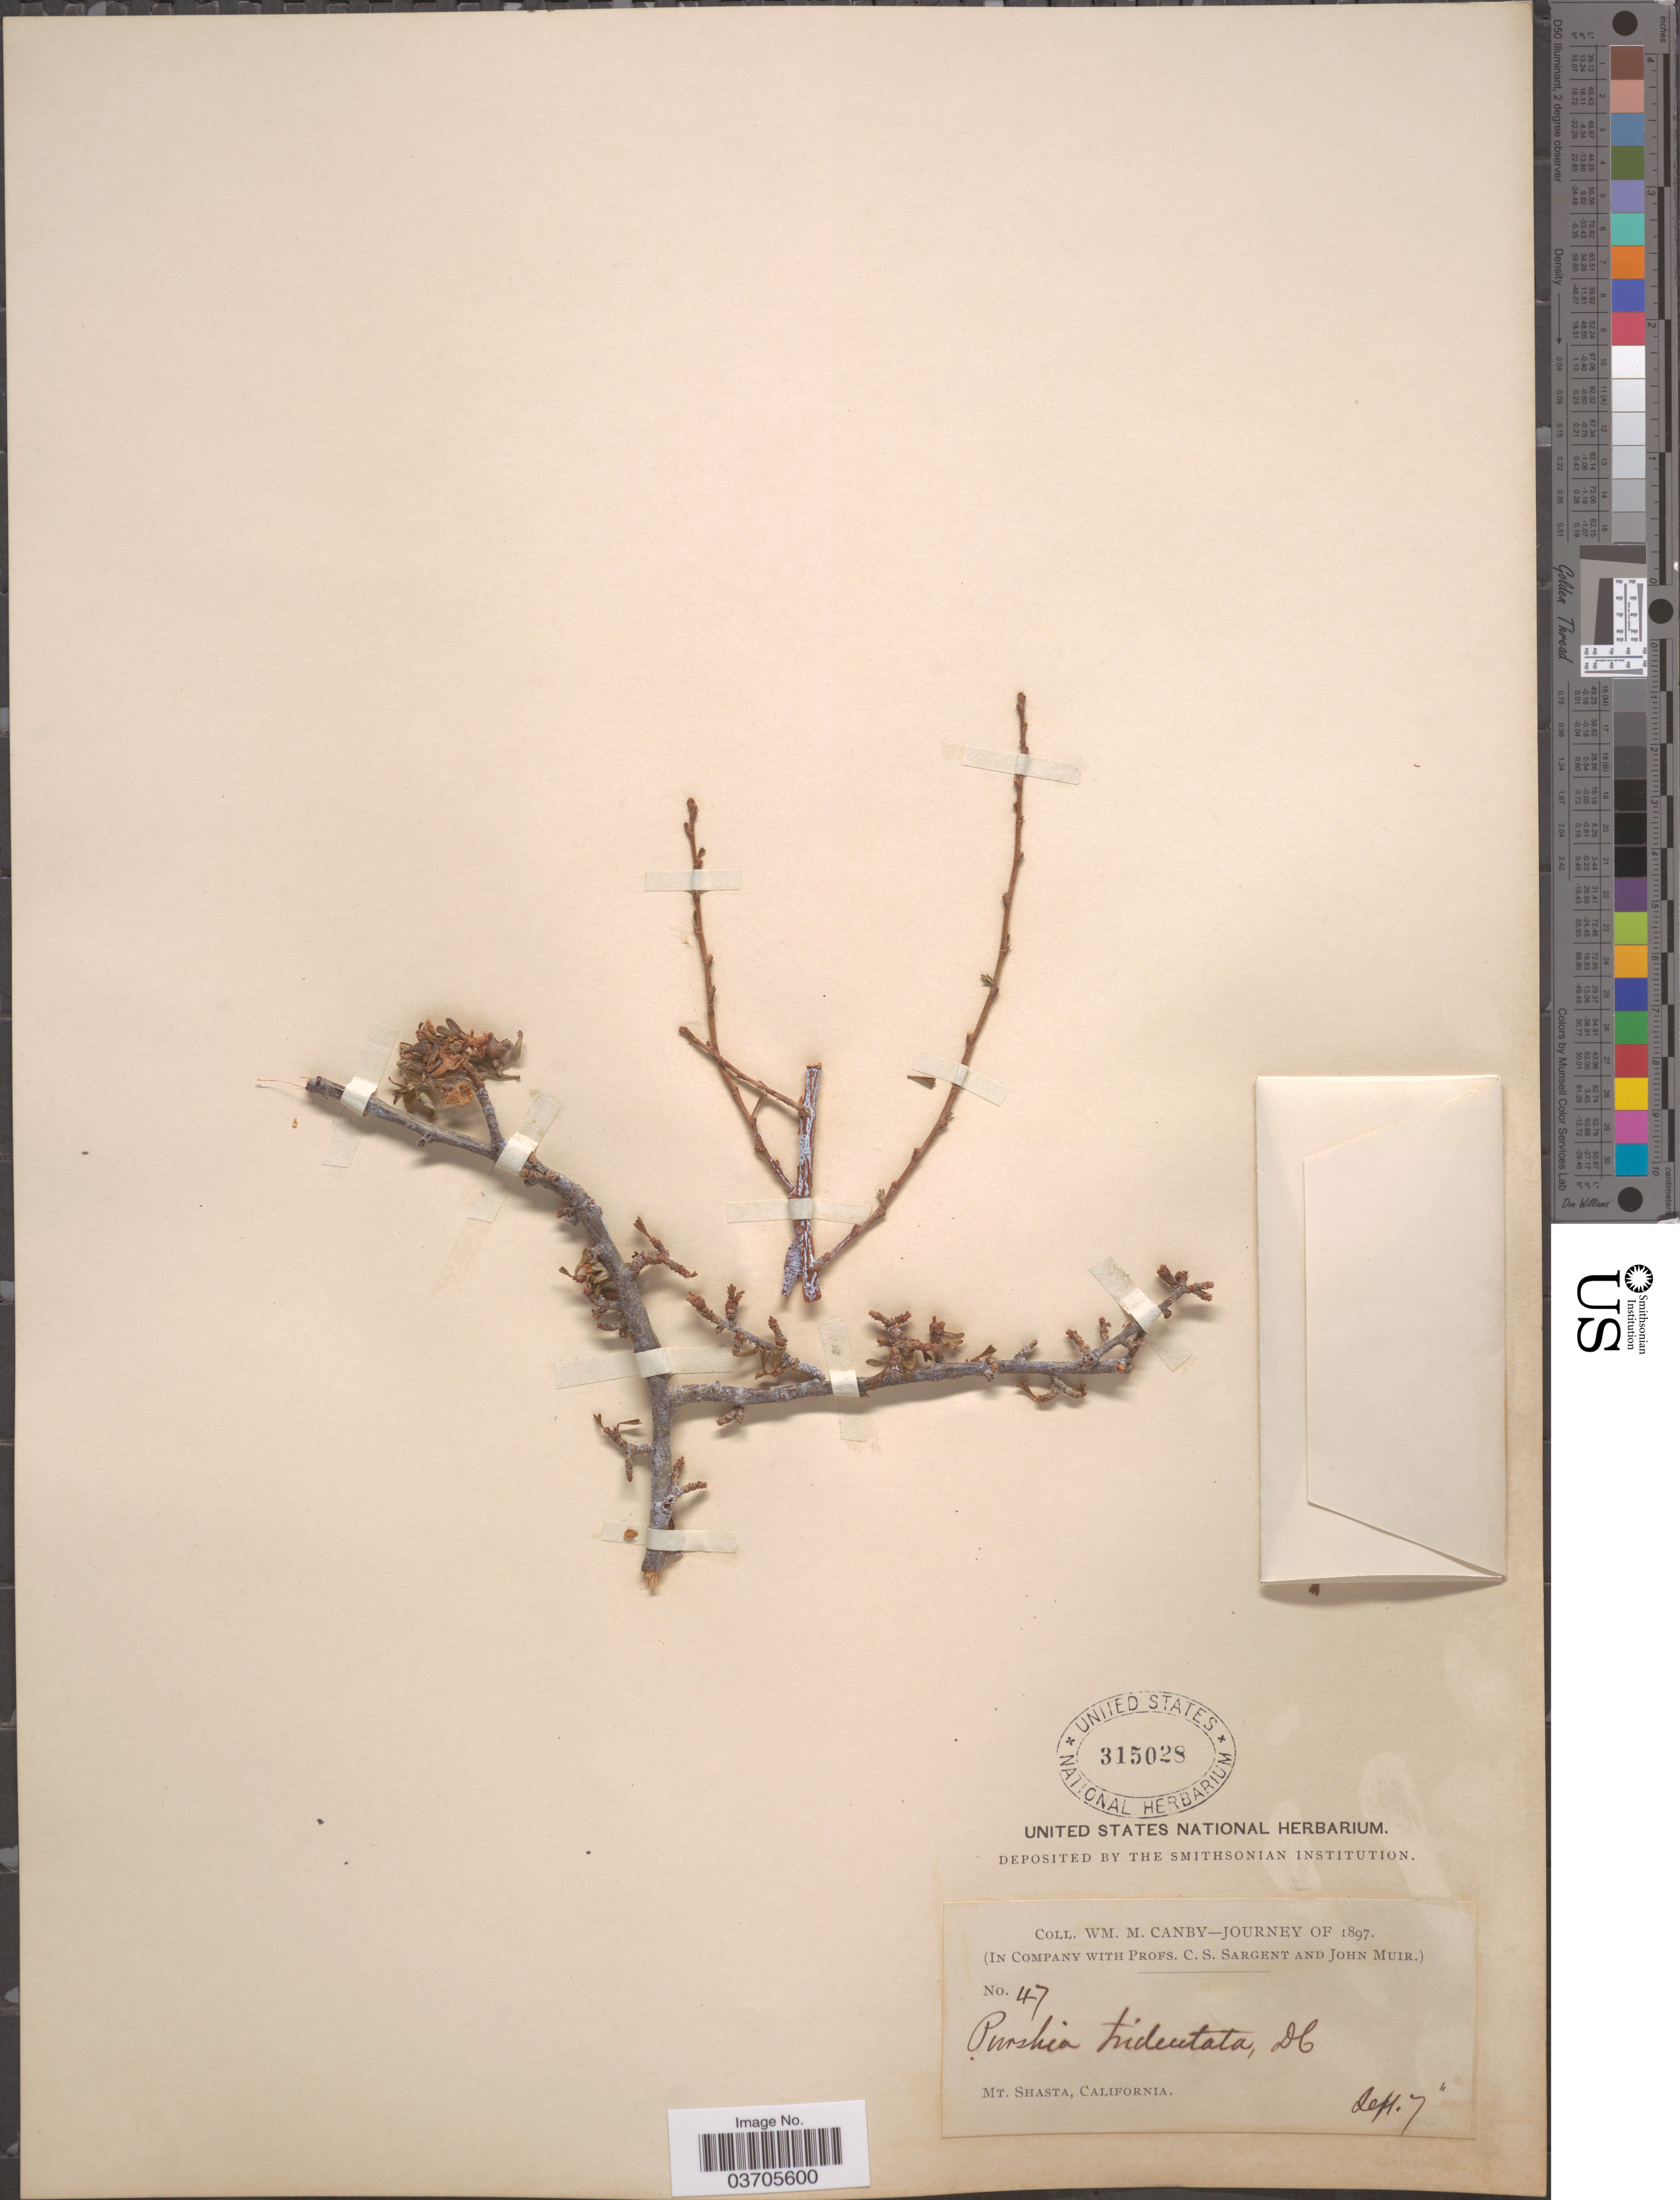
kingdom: Plantae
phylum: Tracheophyta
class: Magnoliopsida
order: Rosales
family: Rosaceae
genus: Purshia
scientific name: Purshia tridentata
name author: (Pursh) DC.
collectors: W. M. Canby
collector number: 47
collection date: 1897-09-07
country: United States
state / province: California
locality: Mt. Shasta.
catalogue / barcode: US 315028